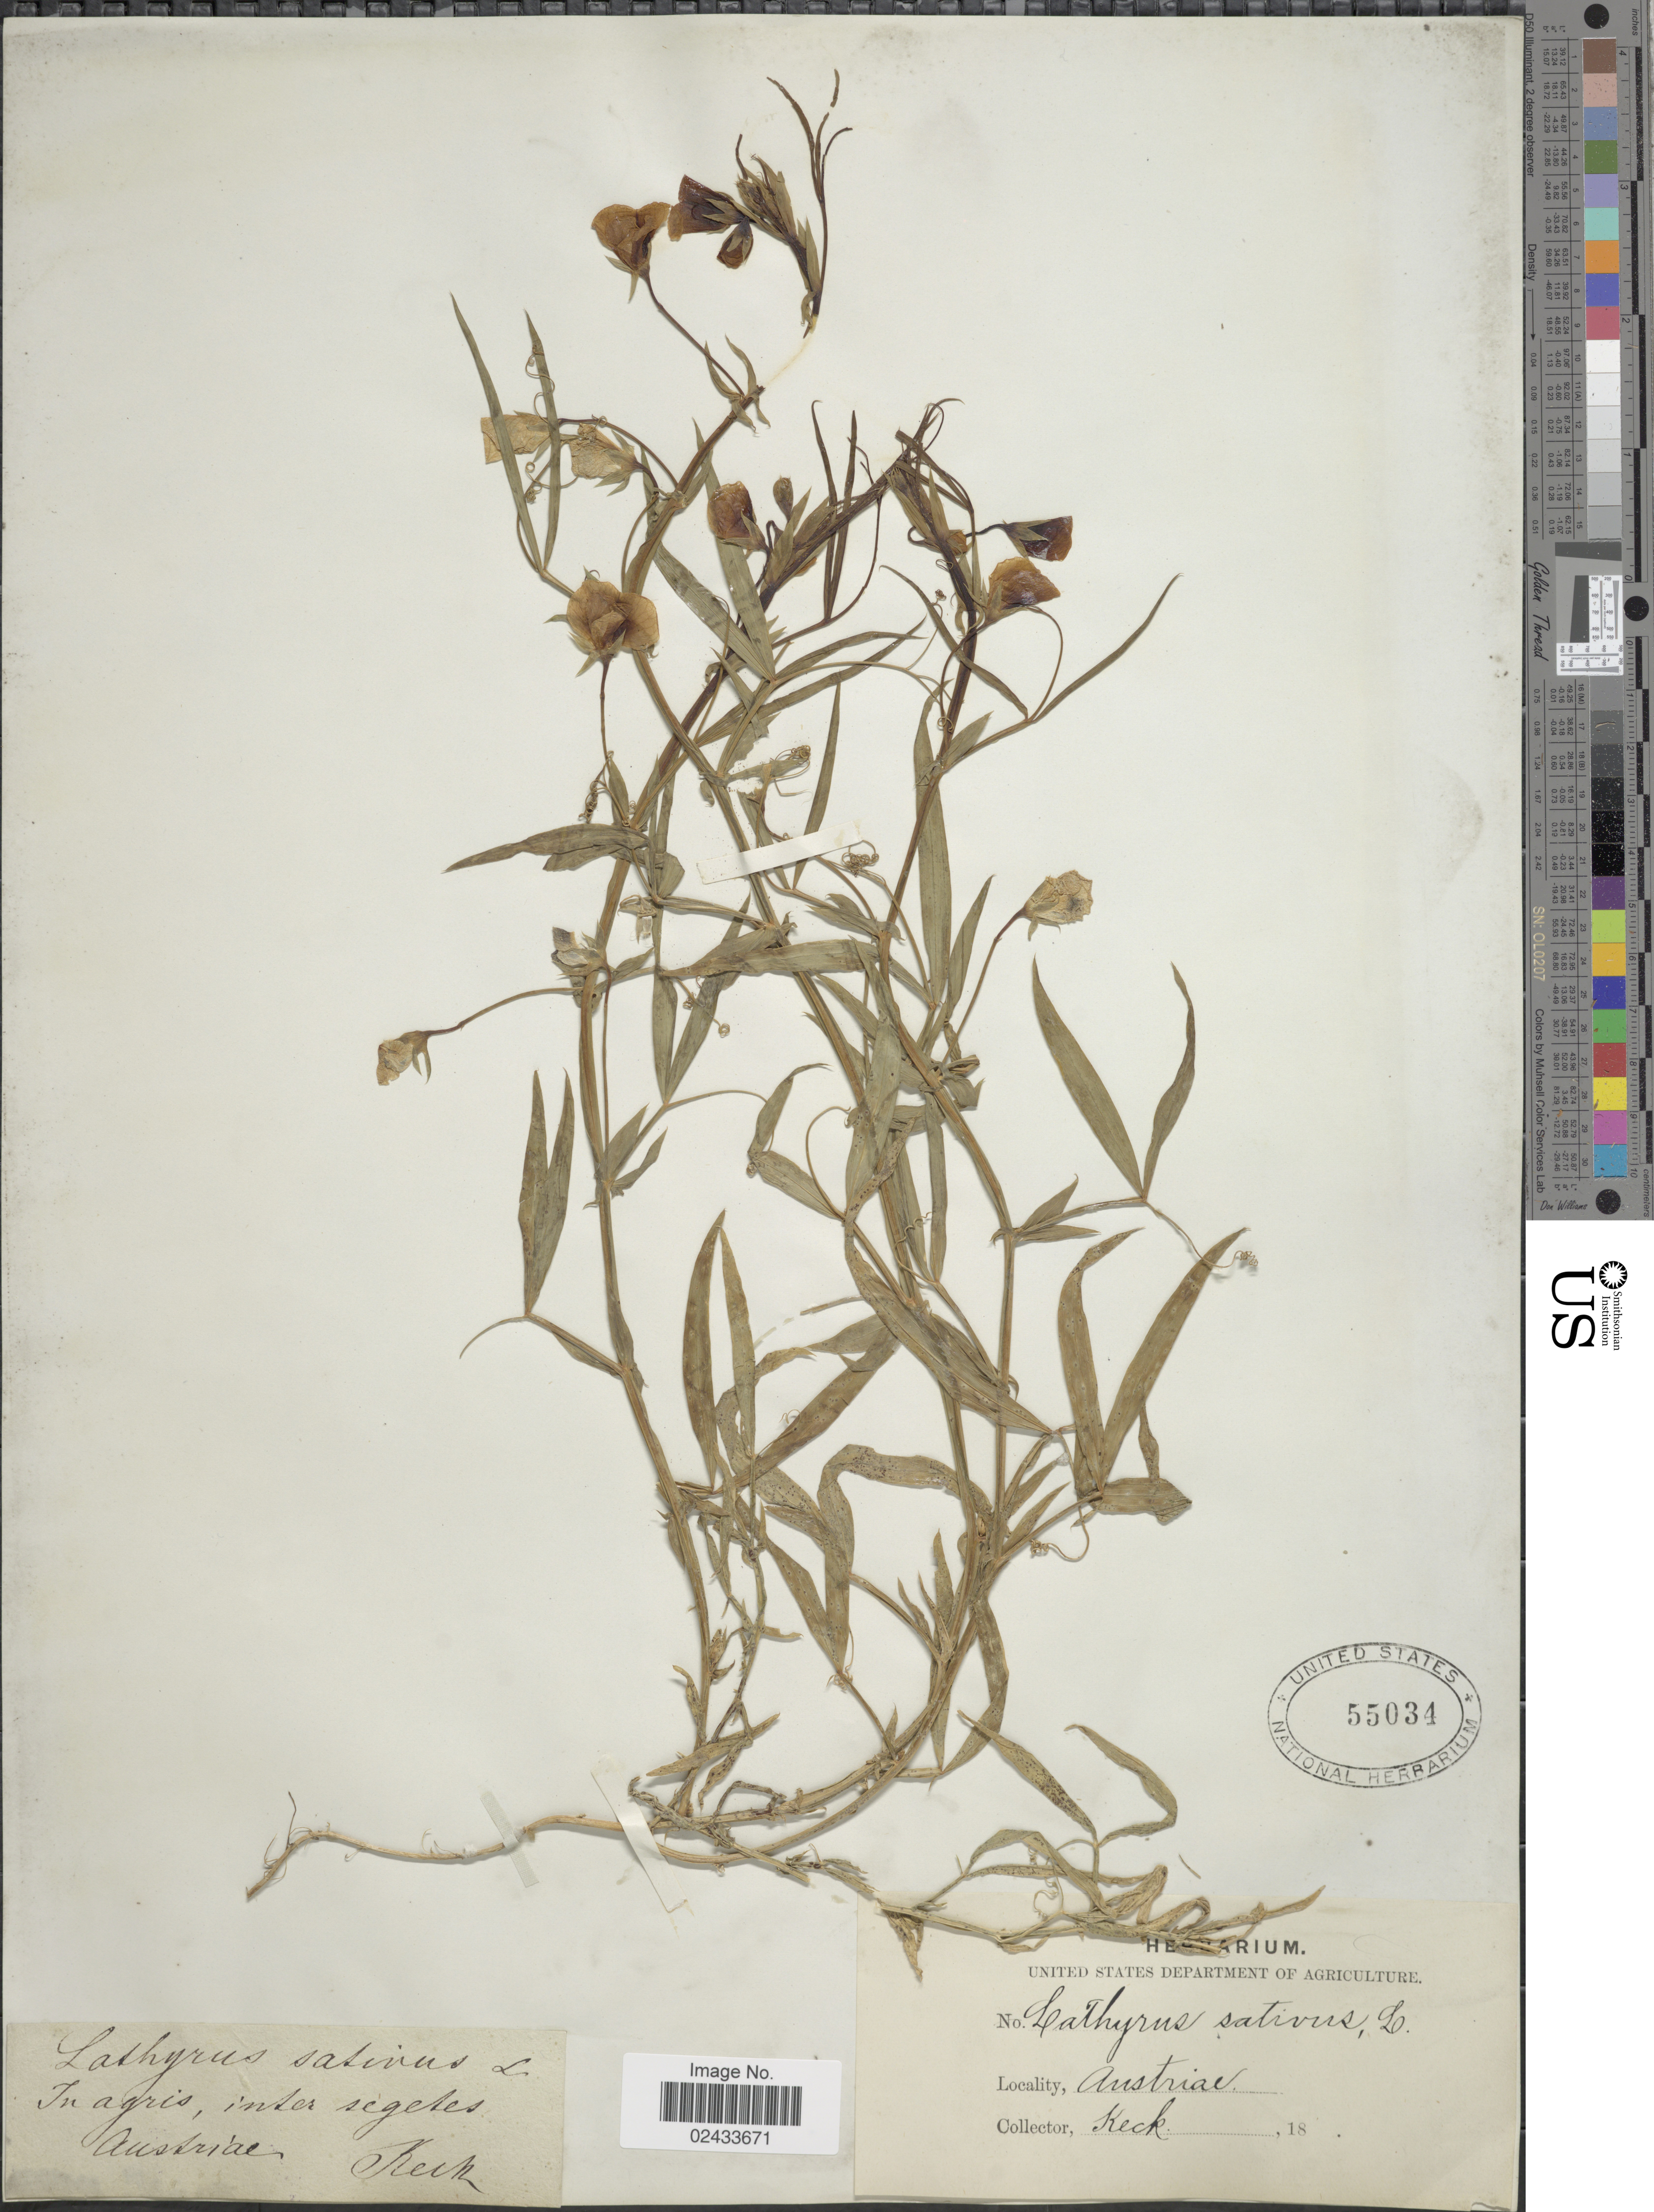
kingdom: Plantae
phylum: Tracheophyta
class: Magnoliopsida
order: Fabales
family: Fabaceae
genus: Lathyrus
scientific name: Lathyrus sativus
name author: L.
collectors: -- Keck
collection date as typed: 18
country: Austria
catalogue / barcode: US 55034